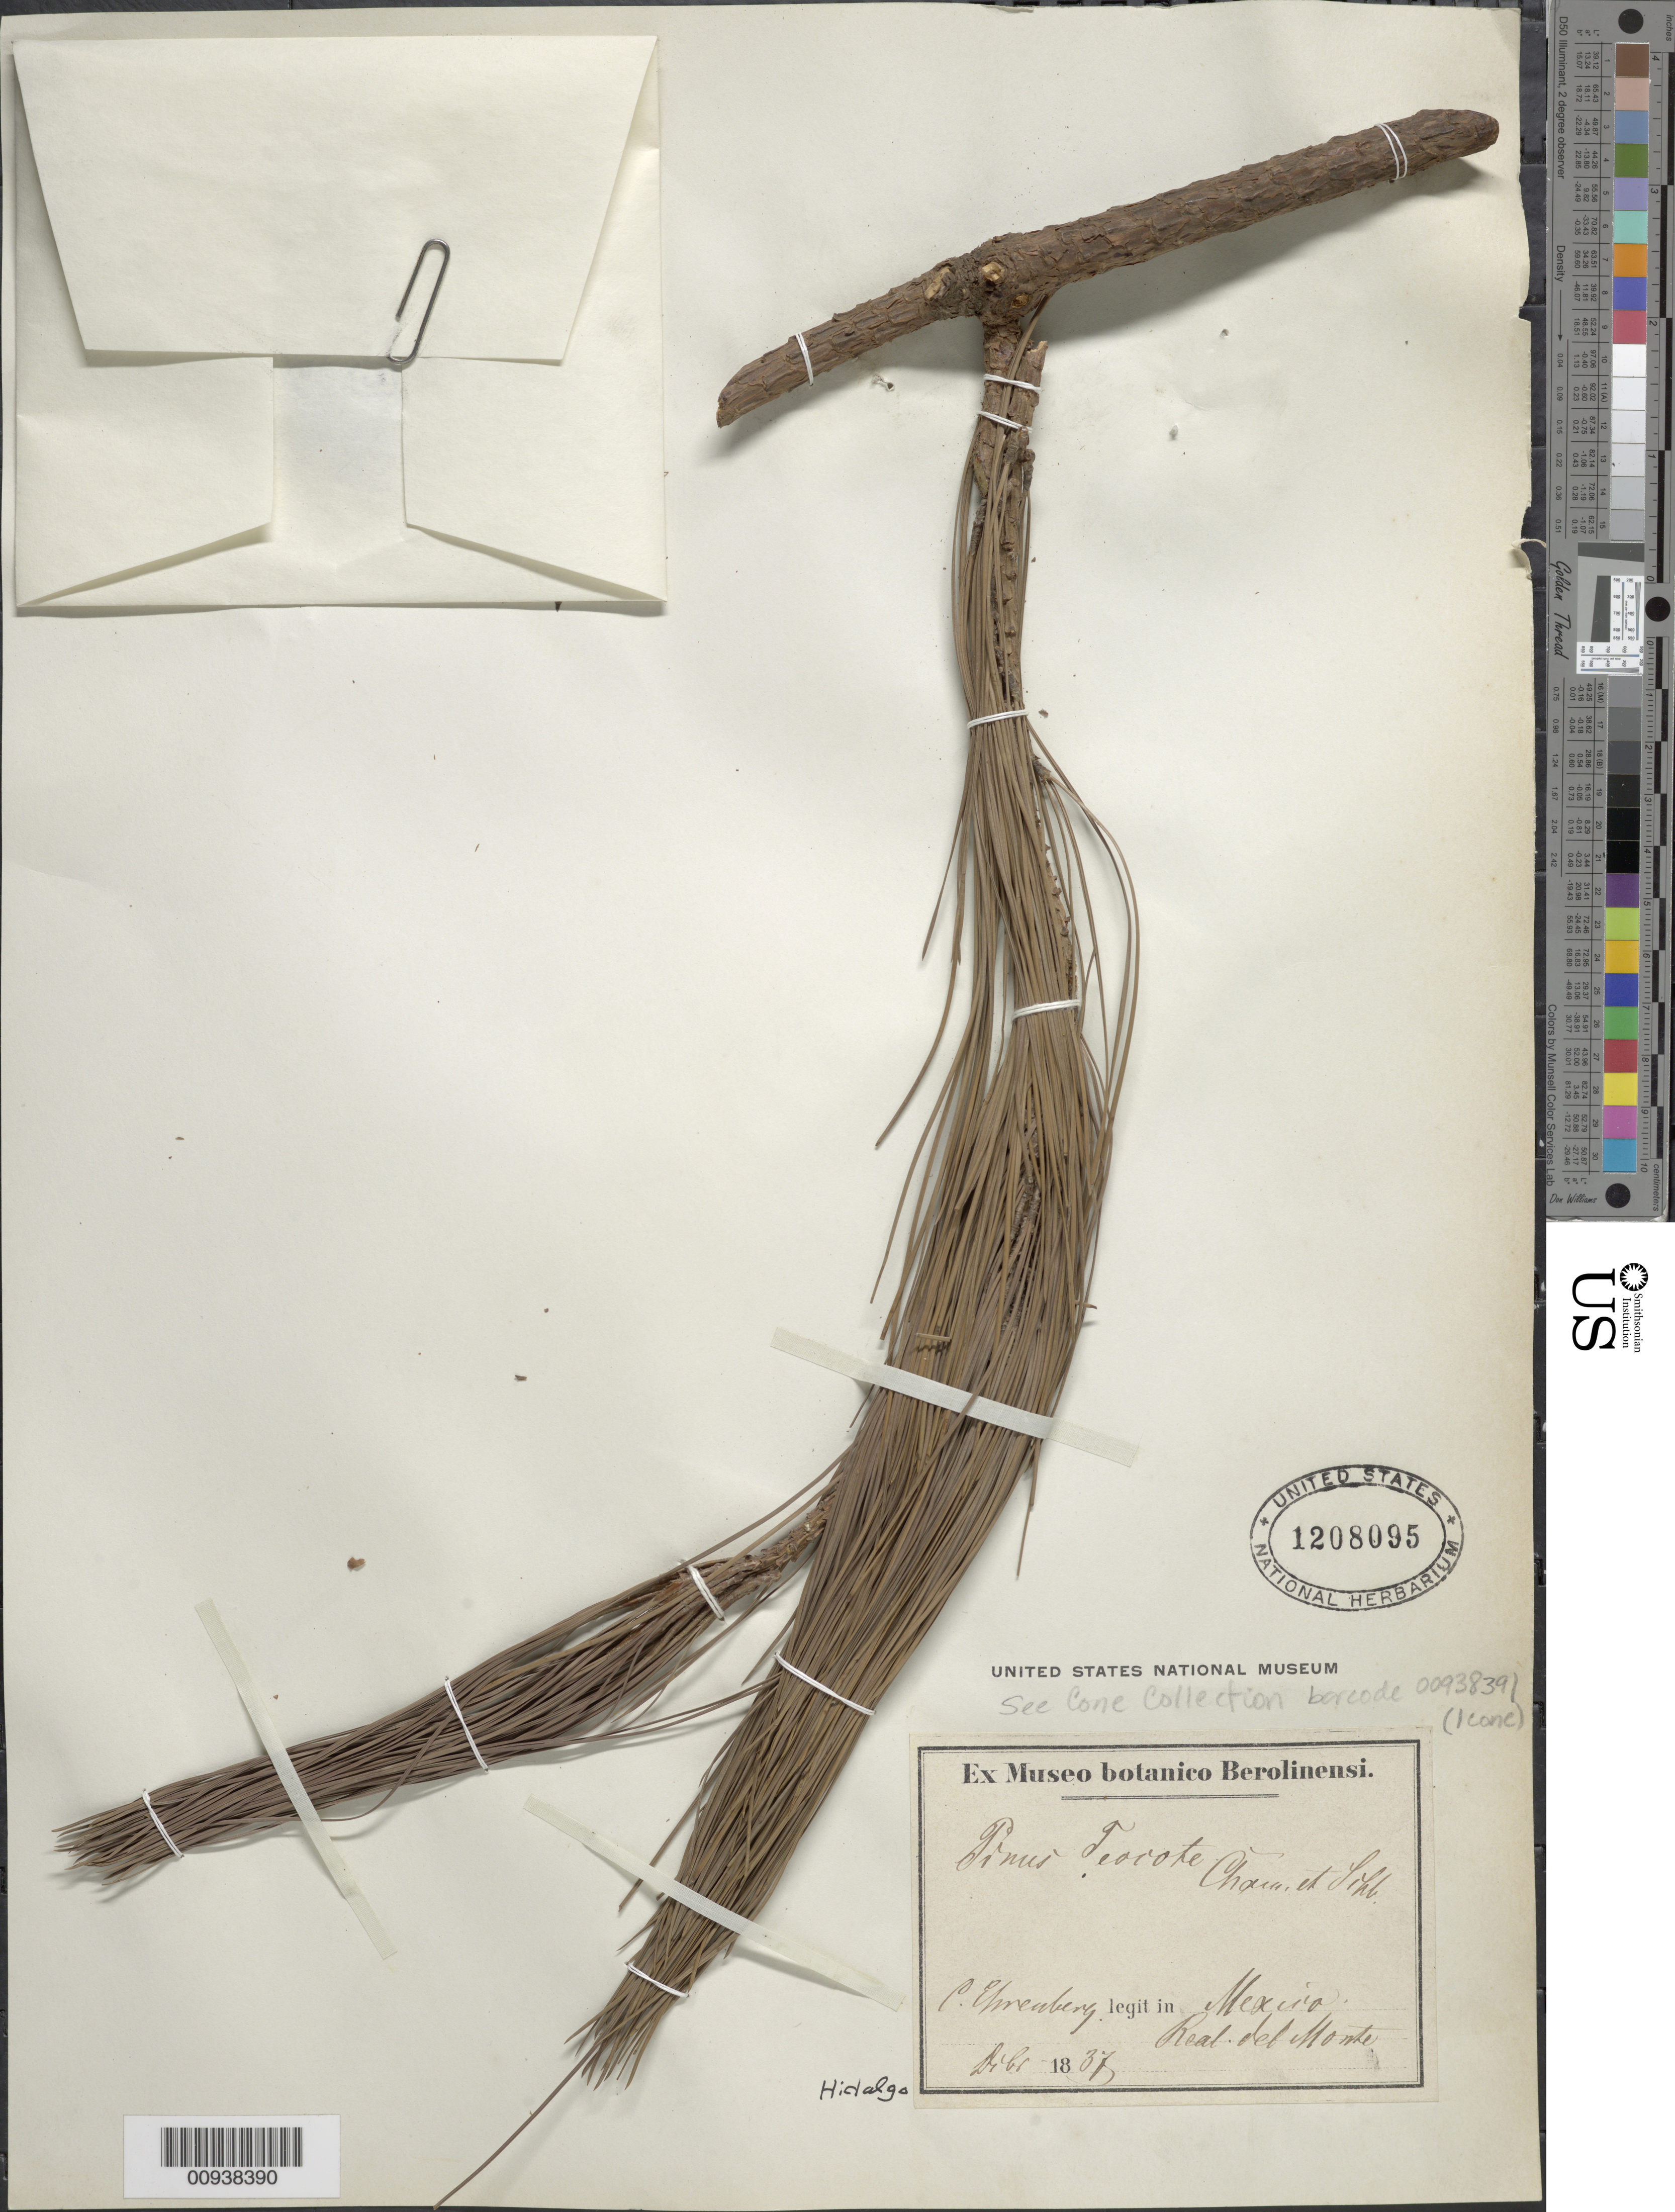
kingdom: Plantae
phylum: Tracheophyta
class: Pinopsida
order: Pinales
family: Pinaceae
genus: Pinus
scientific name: Pinus teocote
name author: Schltdl. & Cham.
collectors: C. G. Ehrenberg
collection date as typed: Dec 1837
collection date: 1837-12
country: Mexico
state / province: Hidalgo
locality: Real del Monte.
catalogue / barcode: US 1208095